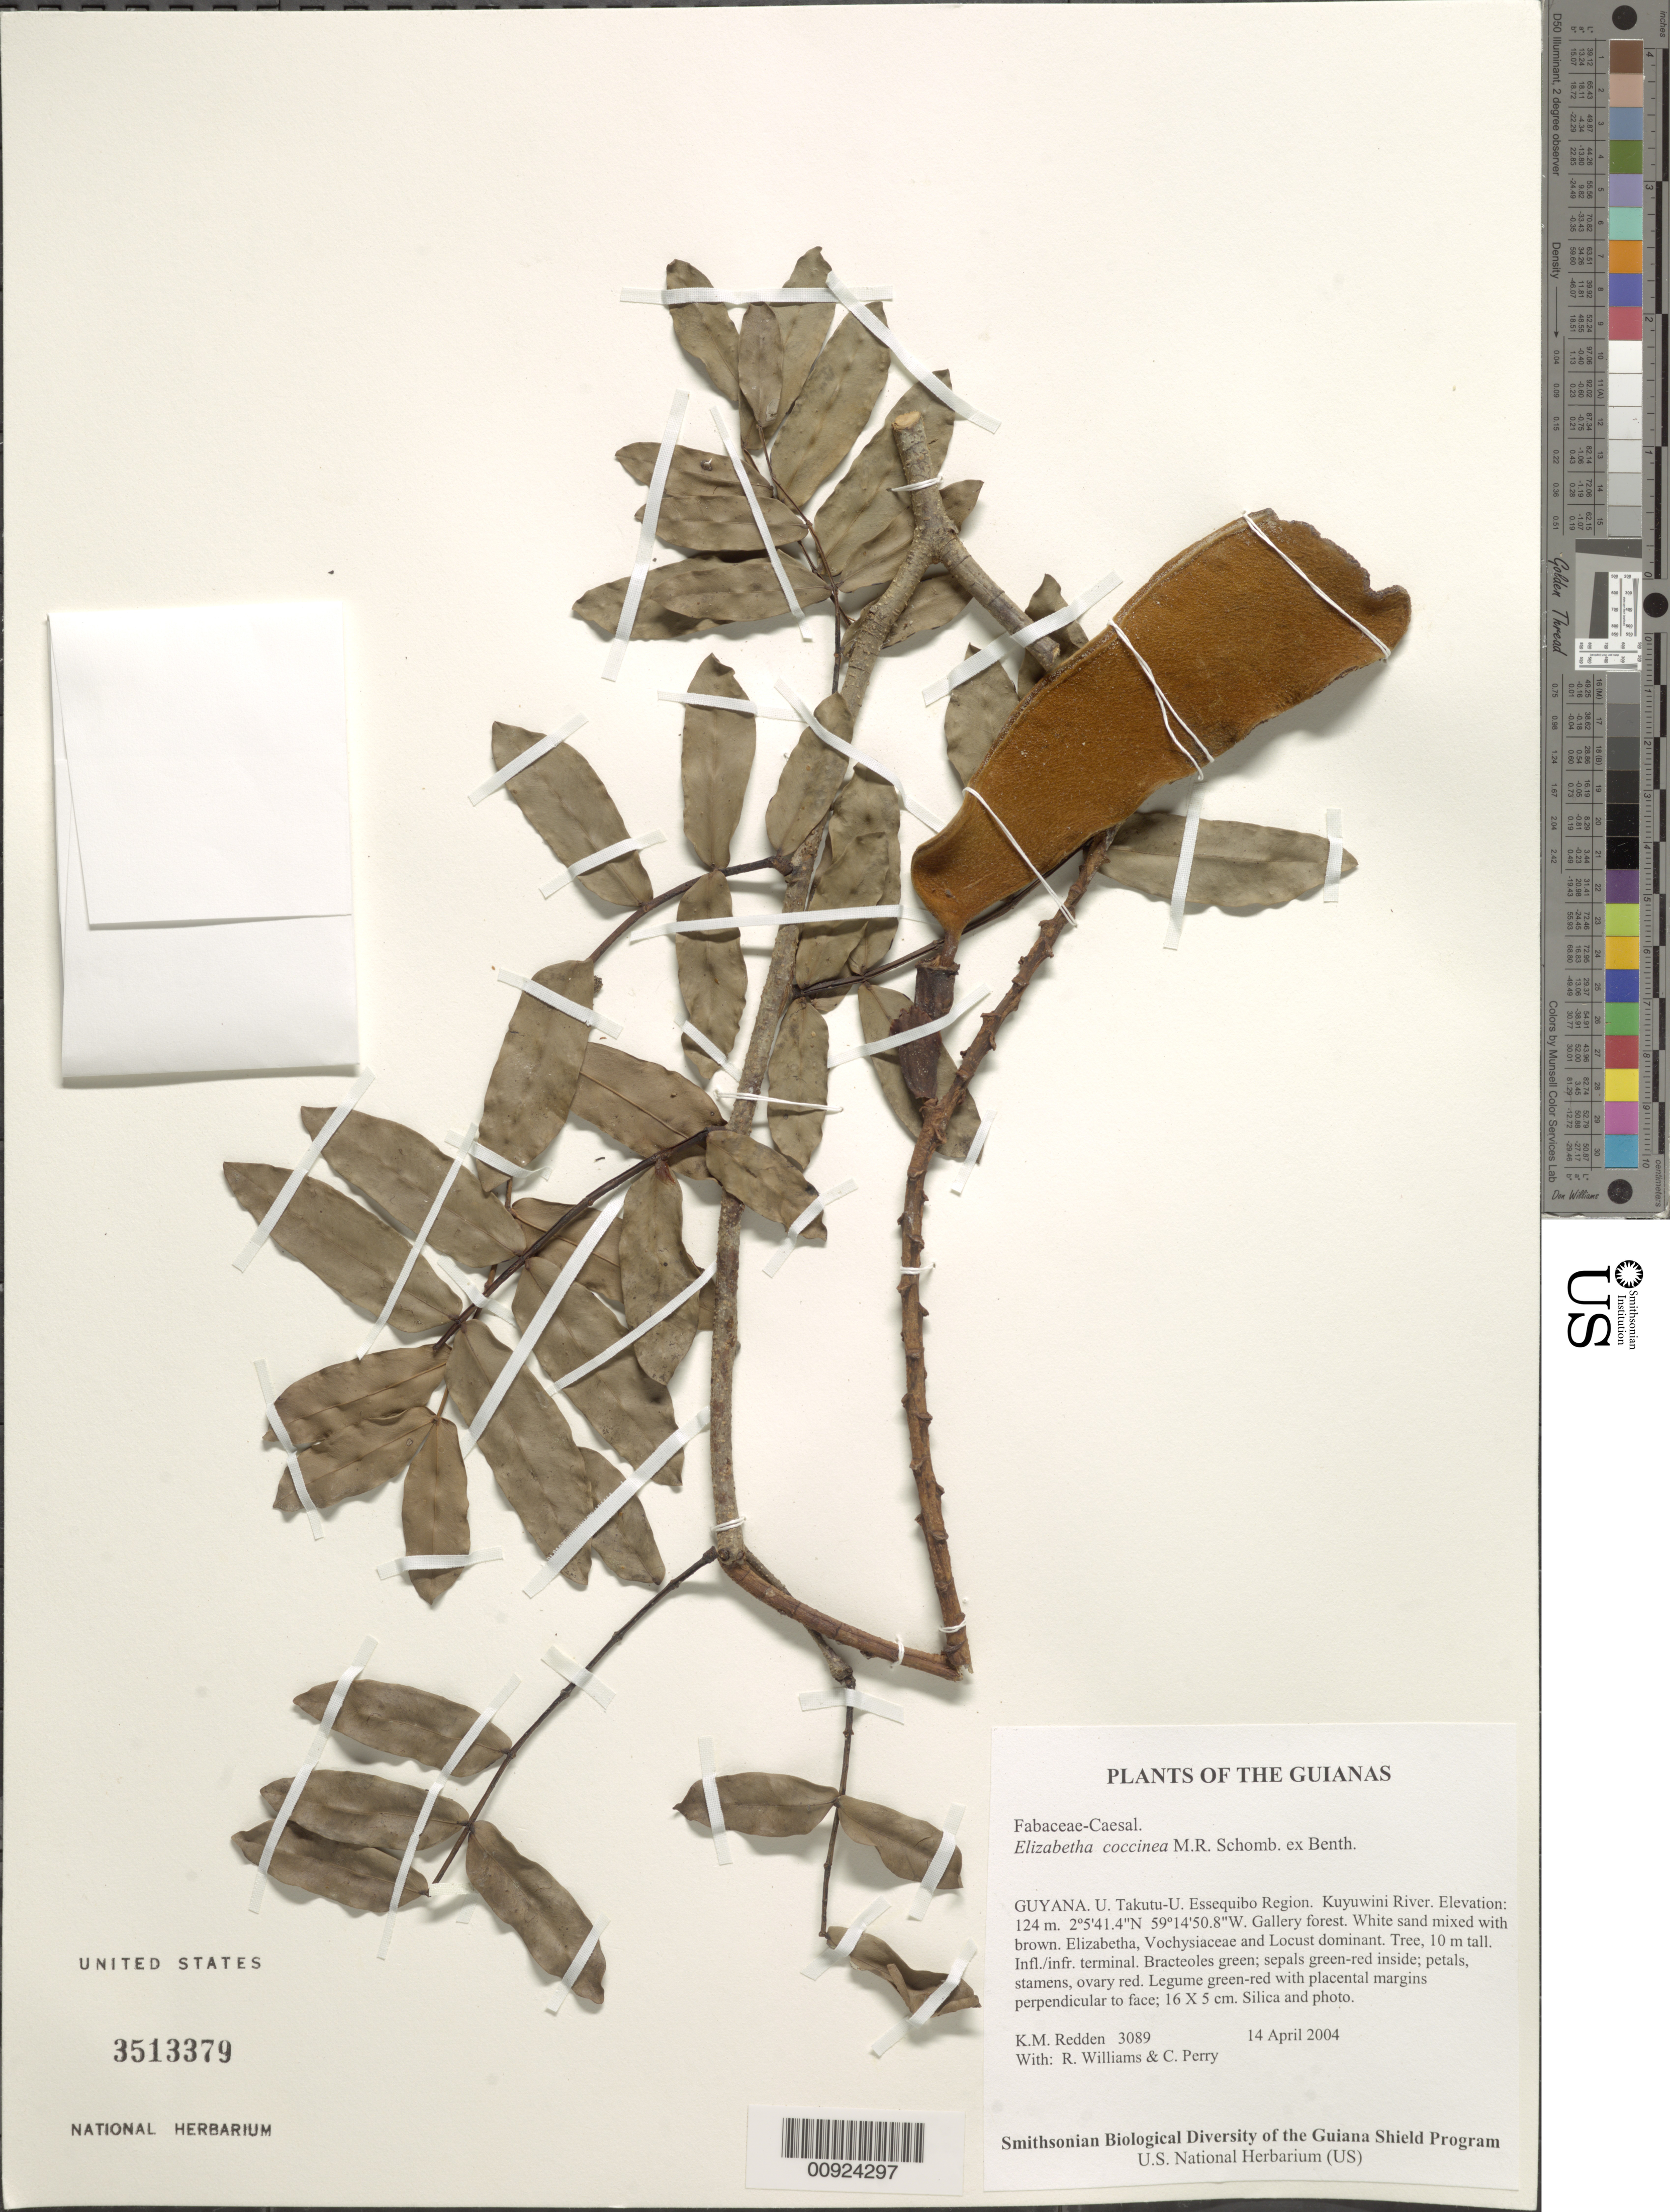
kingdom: Plantae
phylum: Tracheophyta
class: Magnoliopsida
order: Fabales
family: Fabaceae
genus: Elizabetha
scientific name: Elizabetha coccinea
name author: M.R. Schomb. ex Benth.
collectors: K. M. Redden, R. Williams & C. Perry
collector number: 3089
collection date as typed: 14 April 2004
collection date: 2004-04-14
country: Guyana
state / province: U. Takutu-U. Essequibo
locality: Kuyuwini River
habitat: Gallery forest. White sand mixed with brown. Elizabetha, Vochysiaceae and Locust dominant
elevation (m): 124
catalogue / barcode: US 3513379